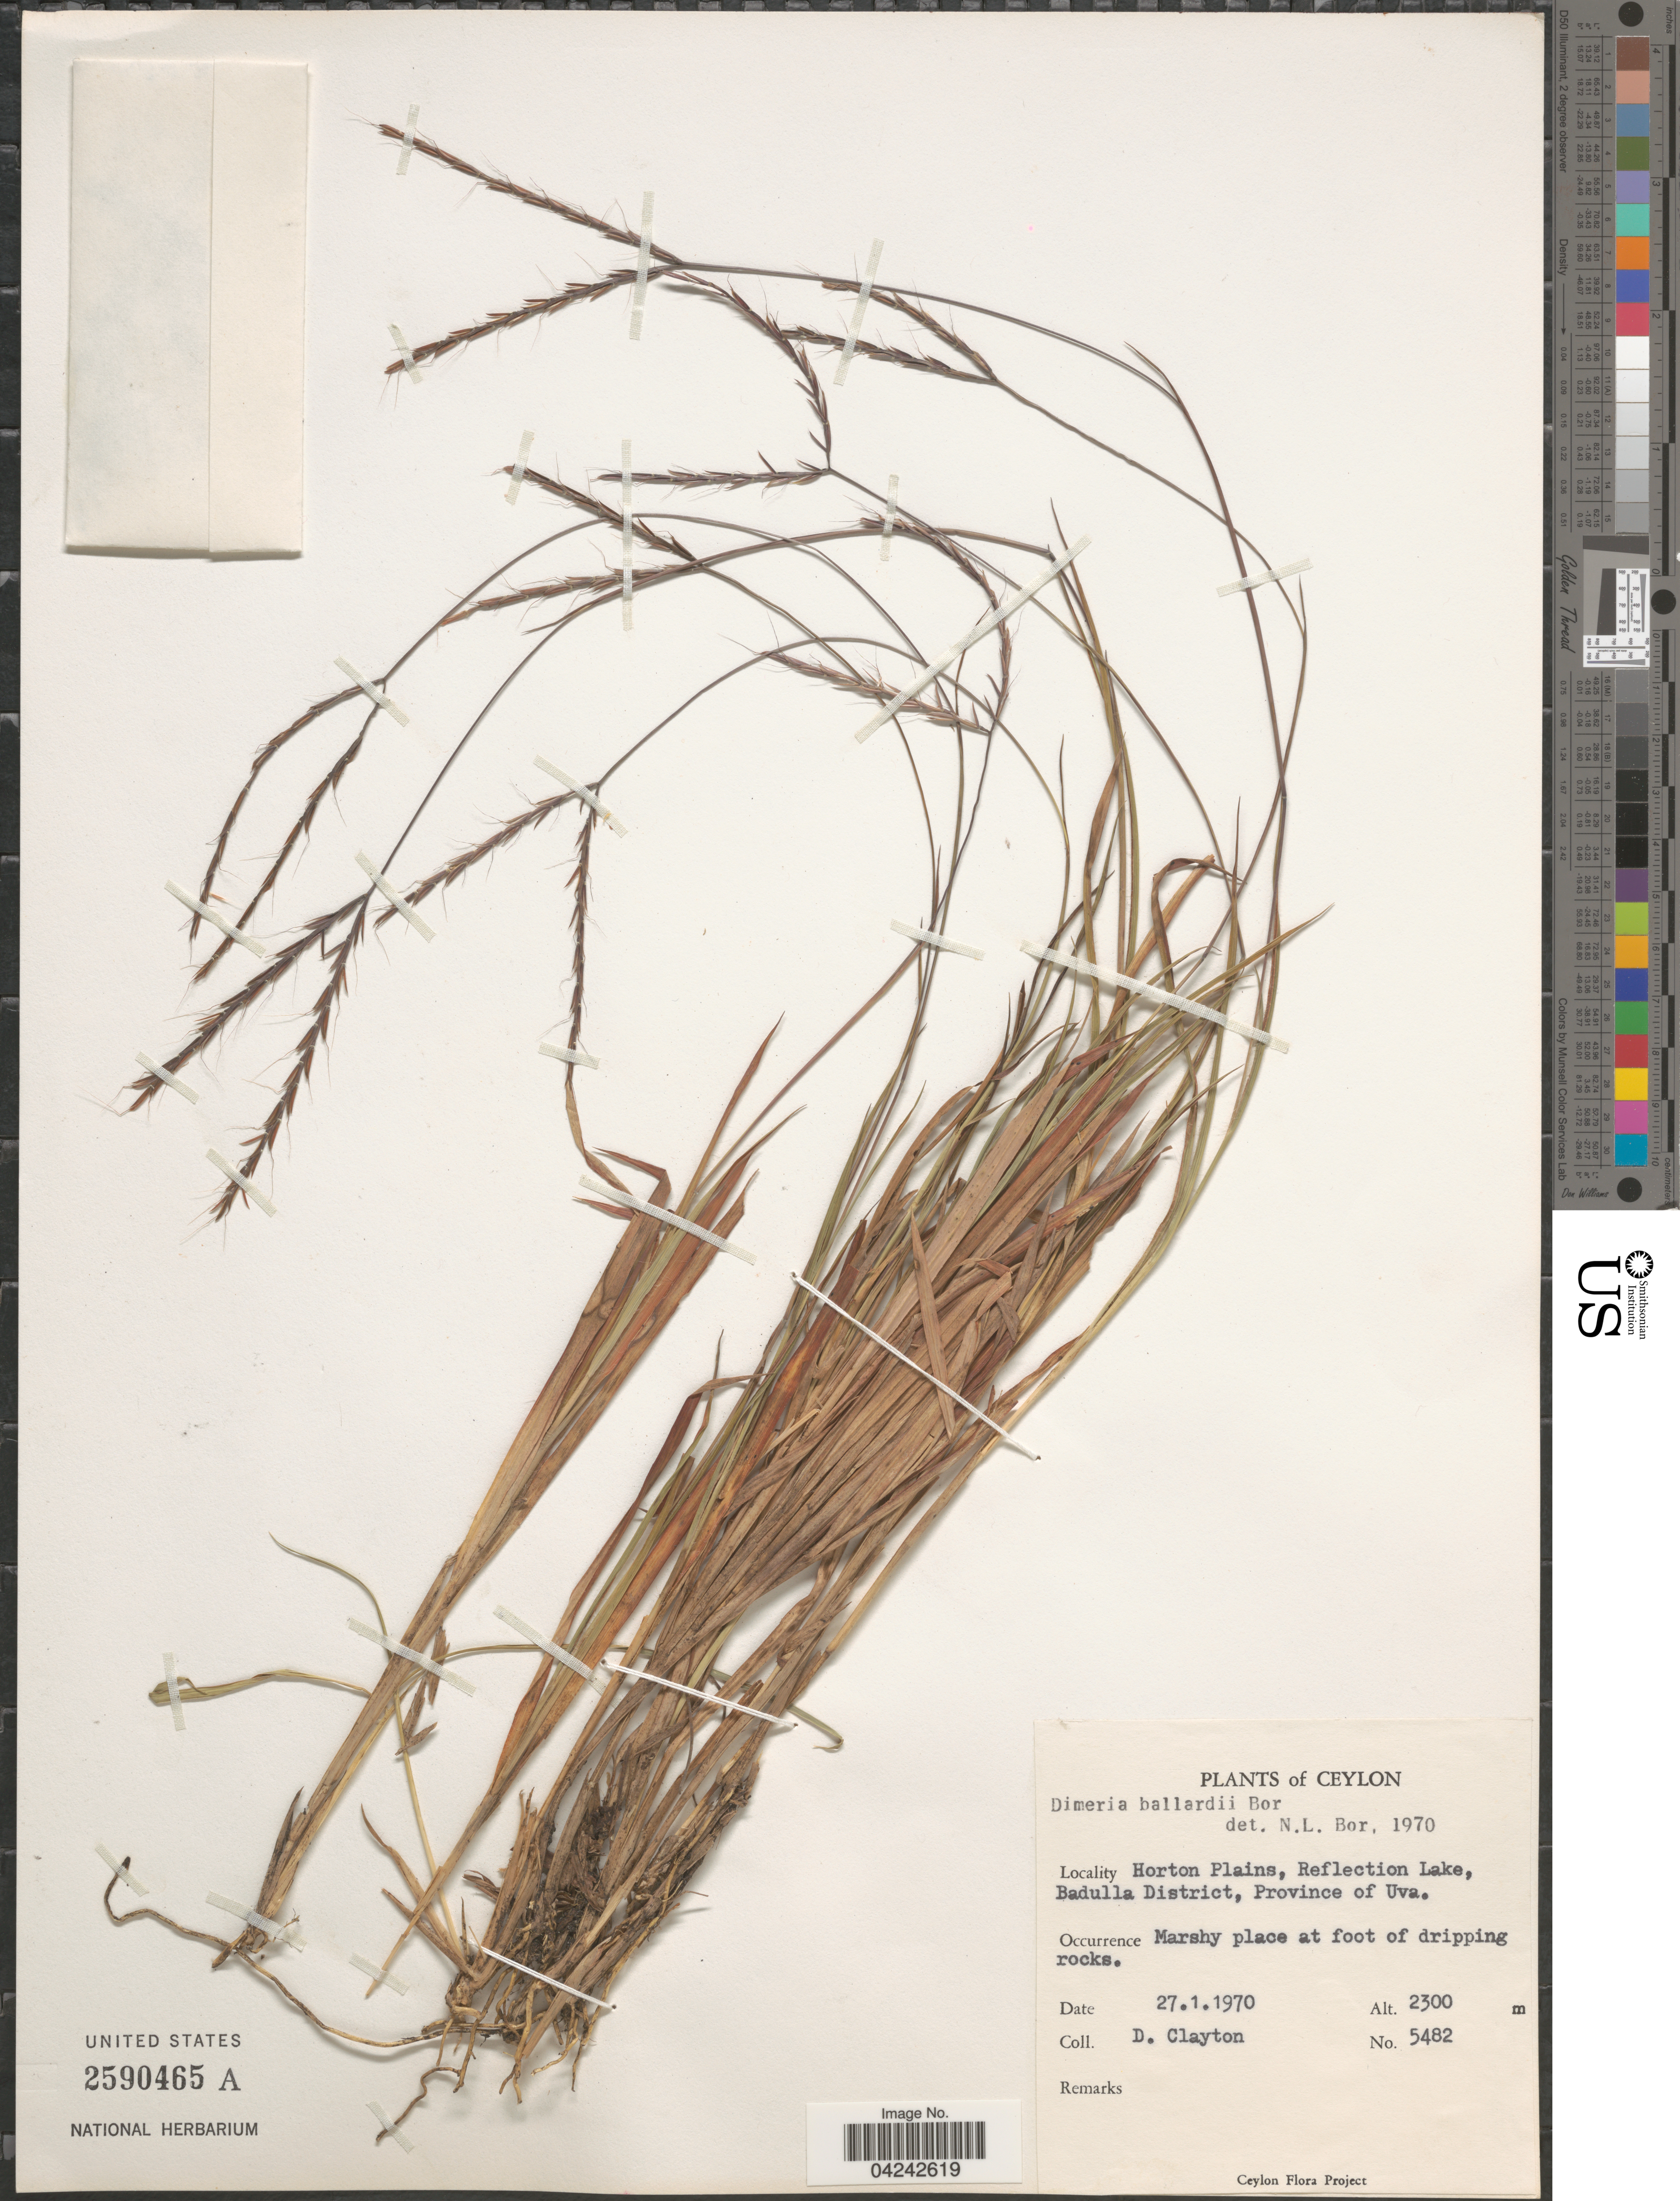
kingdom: Plantae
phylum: Tracheophyta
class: Liliopsida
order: Poales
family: Poaceae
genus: Dimeria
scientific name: Dimeria ballardii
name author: Bor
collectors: D. Clayton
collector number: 5482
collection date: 1970-01-27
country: Sri Lanka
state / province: Uva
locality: Ceylon. Horton Plains, Reflection Lake, Badulla District.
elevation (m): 2300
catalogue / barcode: US 2590465A